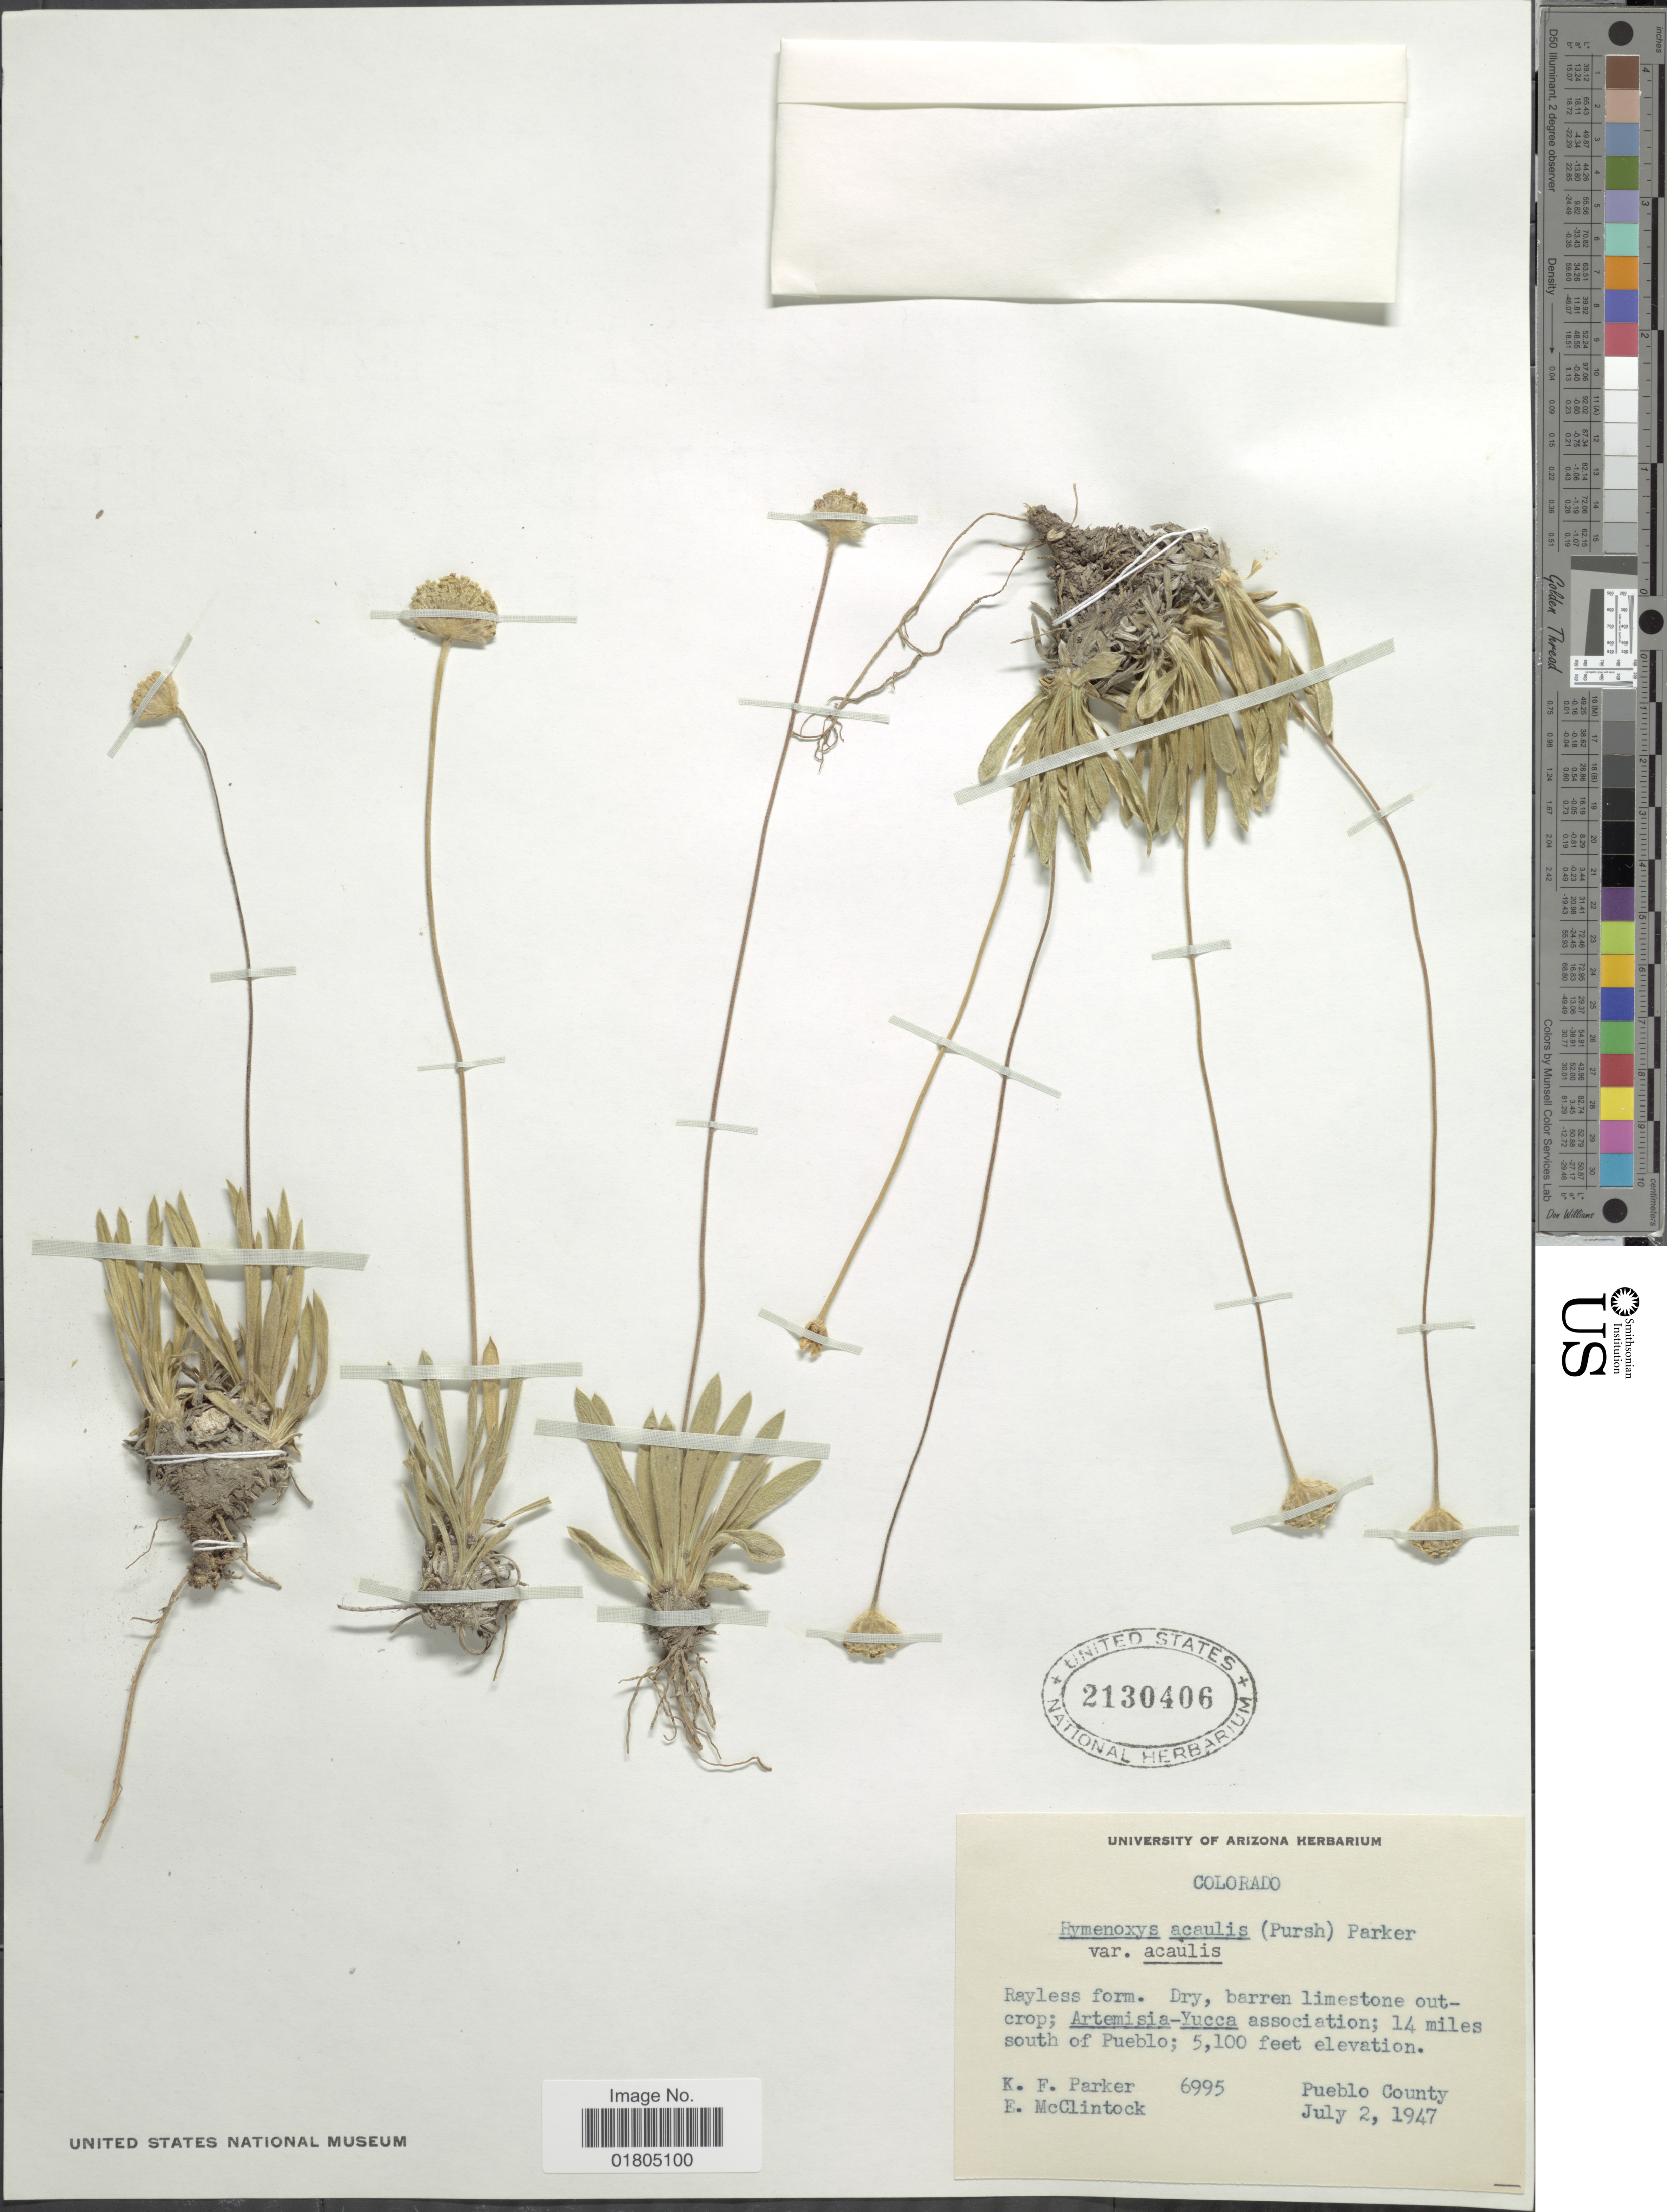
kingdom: Plantae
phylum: Tracheophyta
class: Magnoliopsida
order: Asterales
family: Asteraceae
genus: Actinea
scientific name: Actinea acaulis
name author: (Pursh) Spreng.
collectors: K. F. Parker & E. McClintock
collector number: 6995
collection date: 1947-07-02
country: United States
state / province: Colorado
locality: Dry, barren limestone outcrop, 14 miles south of Pueblo, Pueblo County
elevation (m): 1554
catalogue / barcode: US 2130406